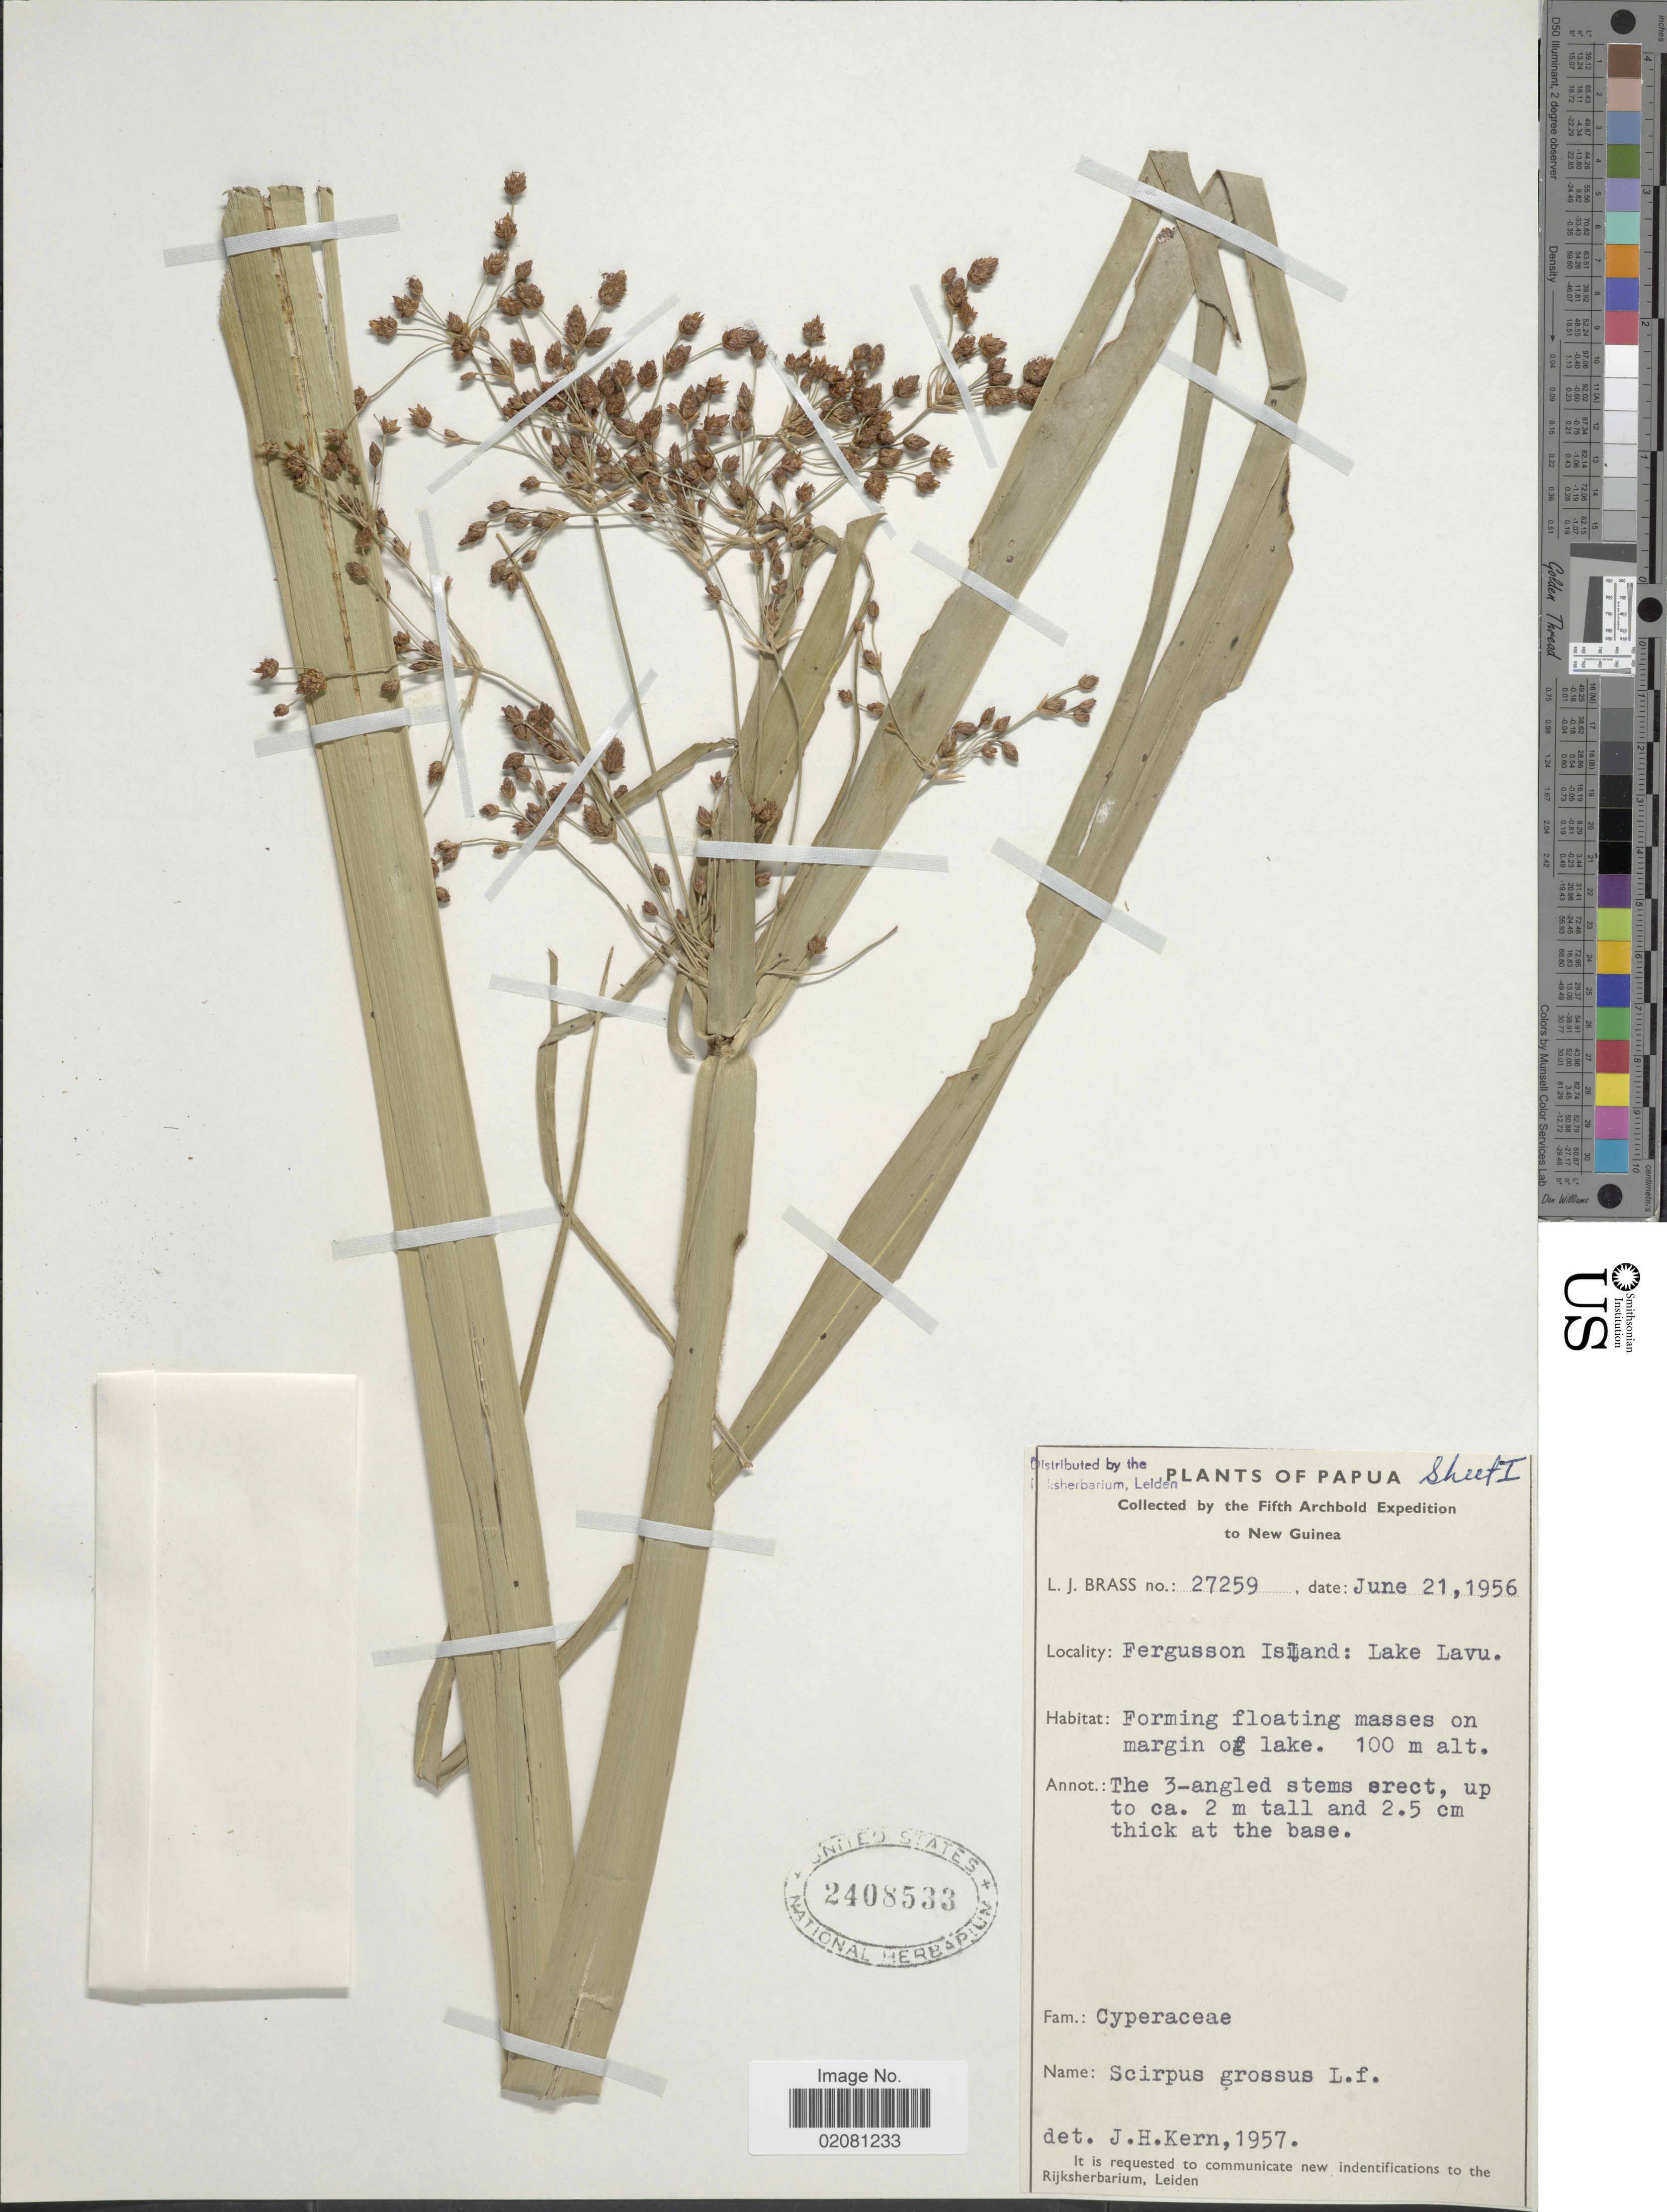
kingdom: Plantae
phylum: Tracheophyta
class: Liliopsida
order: Poales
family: Cyperaceae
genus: Actinoscirpus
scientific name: Actinoscirpus grossus var. grossus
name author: (L. f.) Goetgh. & D.A. Simpson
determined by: Strong, M. T., (US), Smithsonian Institution - National Museum of Natural History (UNITED STATES)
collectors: L. J. Brass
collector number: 27259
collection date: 1956-06-21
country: Papua New Guinea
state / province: Milne Bay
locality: Fergusson Island: Lake Lavu, Papua, on margin of lake.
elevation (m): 100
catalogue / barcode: US 2408533